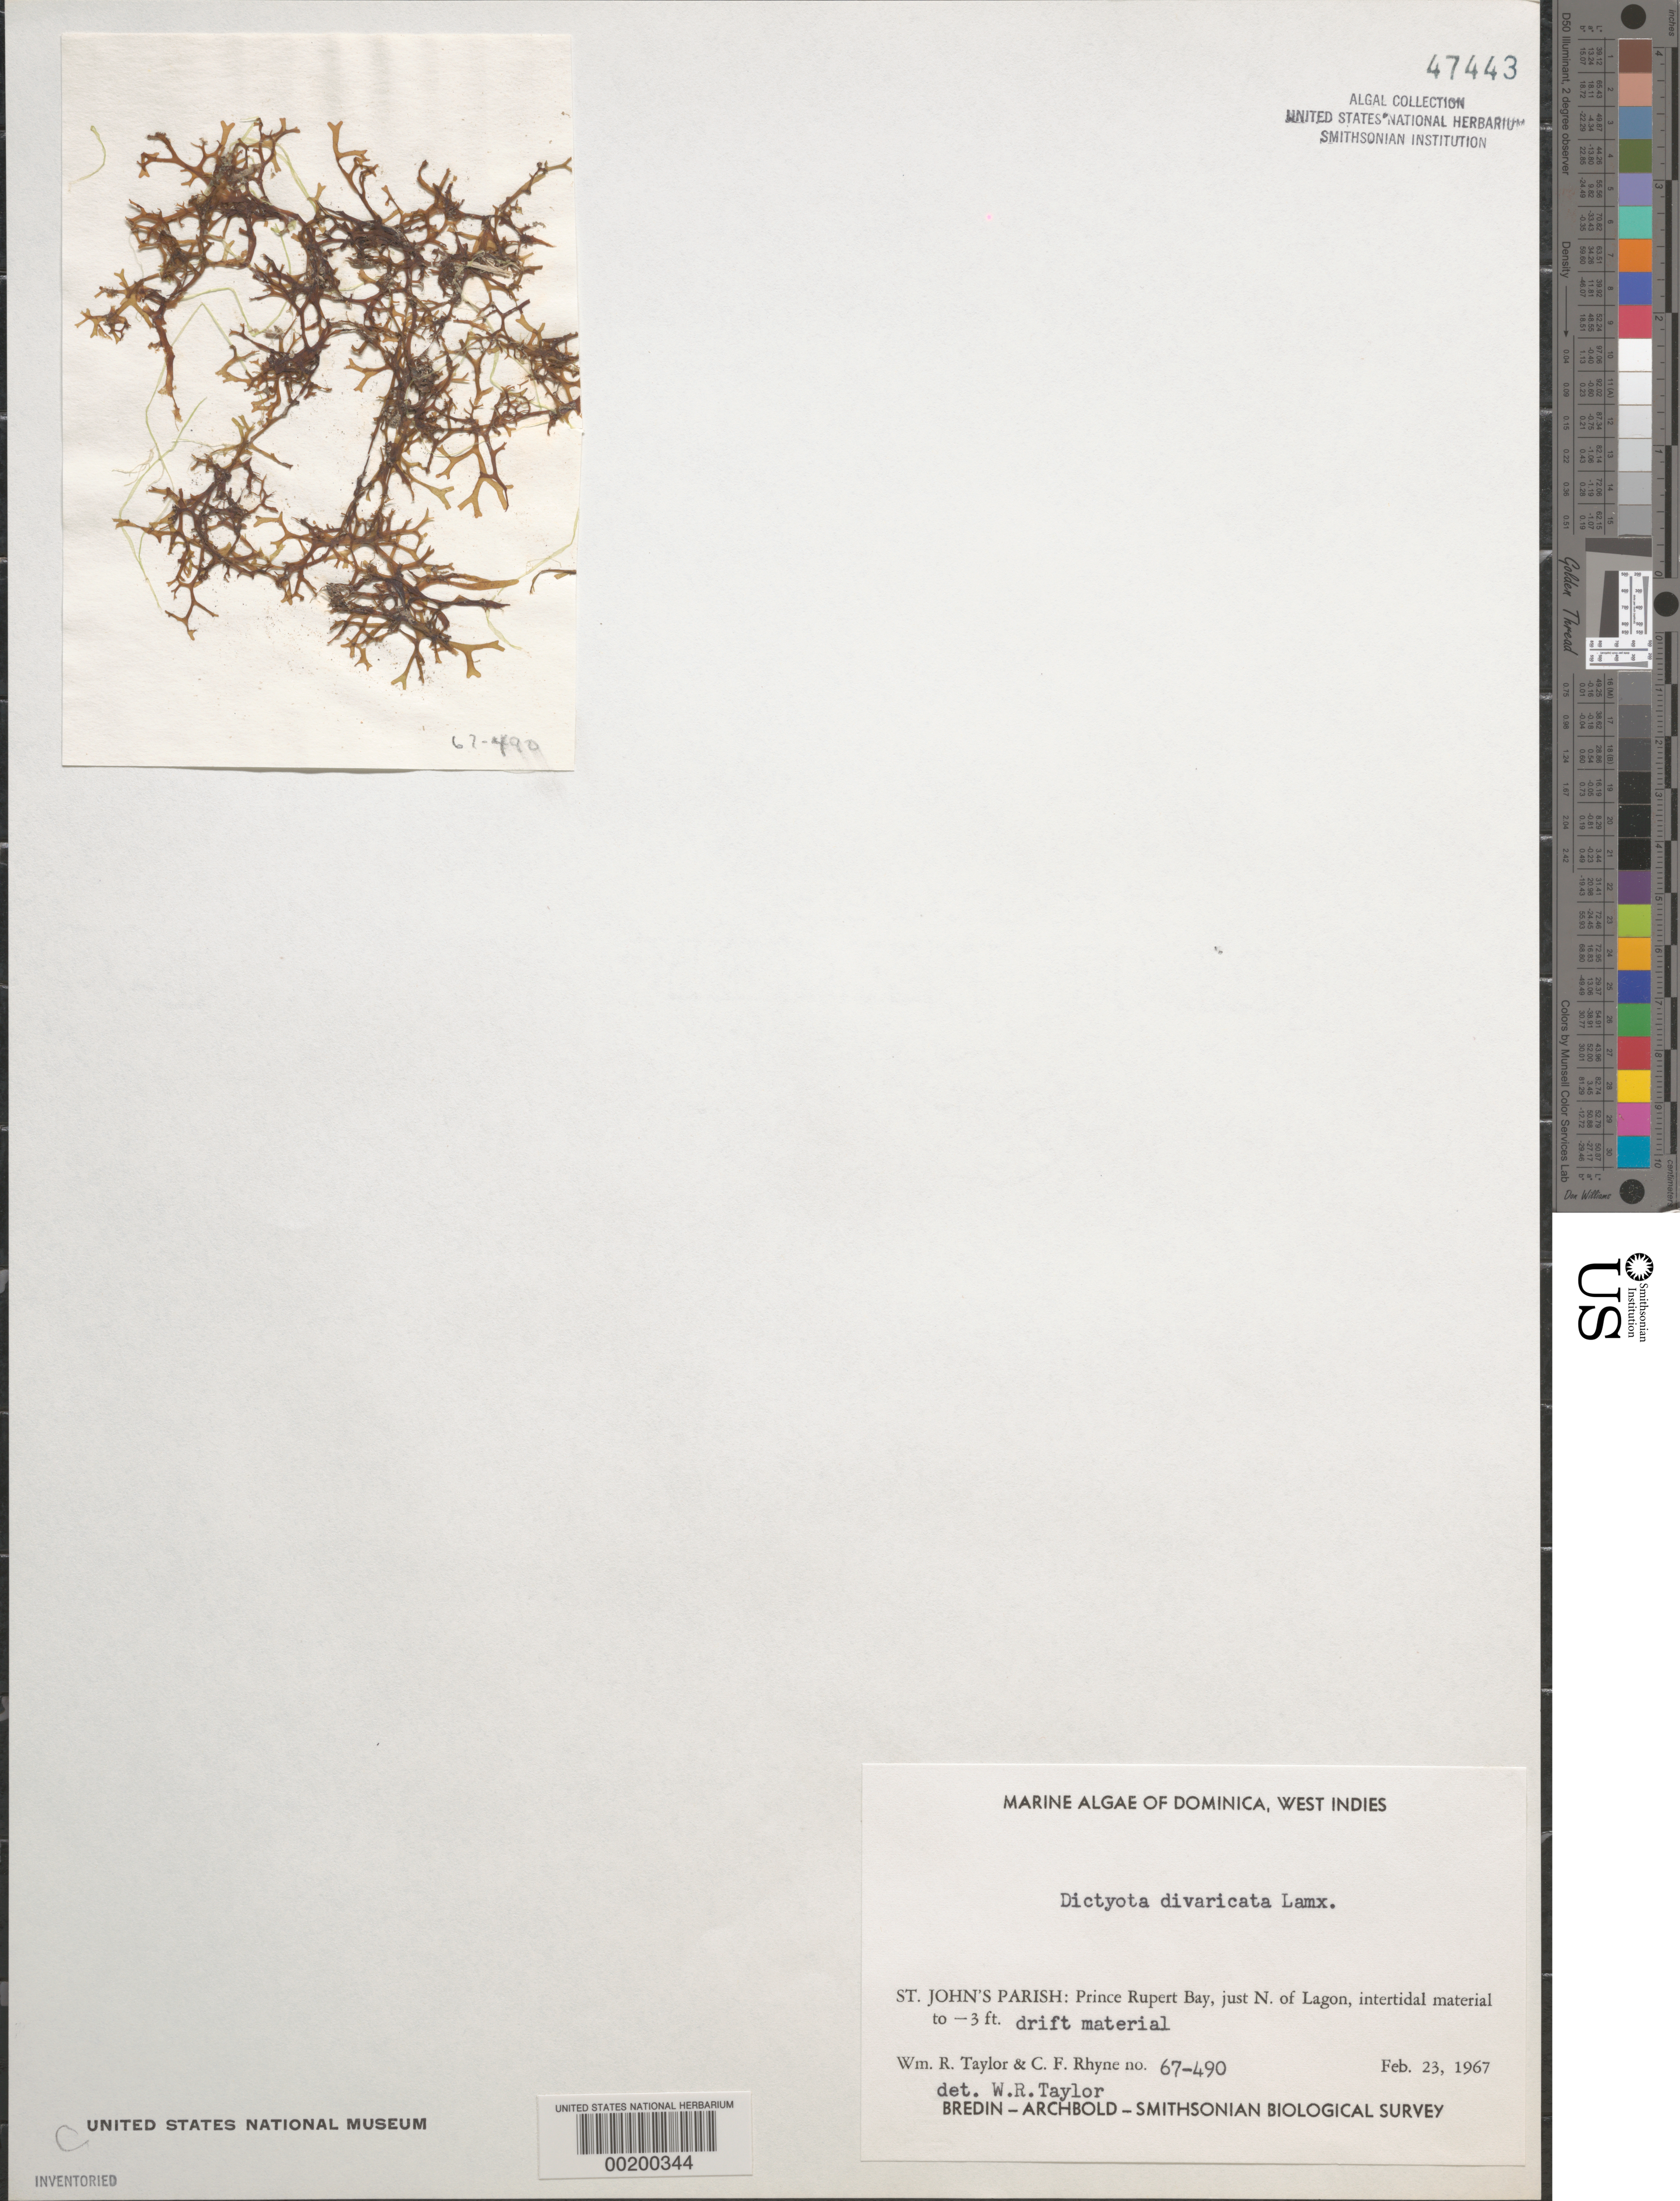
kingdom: Chromista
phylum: Ochrophyta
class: Phaeophyceae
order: Dictyotales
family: Dictyotaceae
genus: Dictyota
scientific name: Dictyota divaricata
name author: J.V.Lamouroux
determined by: Taylor, William R.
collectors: W. R. Taylor & C. Rhyne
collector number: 67-490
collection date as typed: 23 Feb 1967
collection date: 1967-02-23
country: Dominica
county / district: St. John's Parish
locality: Prince Rupert Bay, just north of Lagon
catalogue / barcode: US 47443